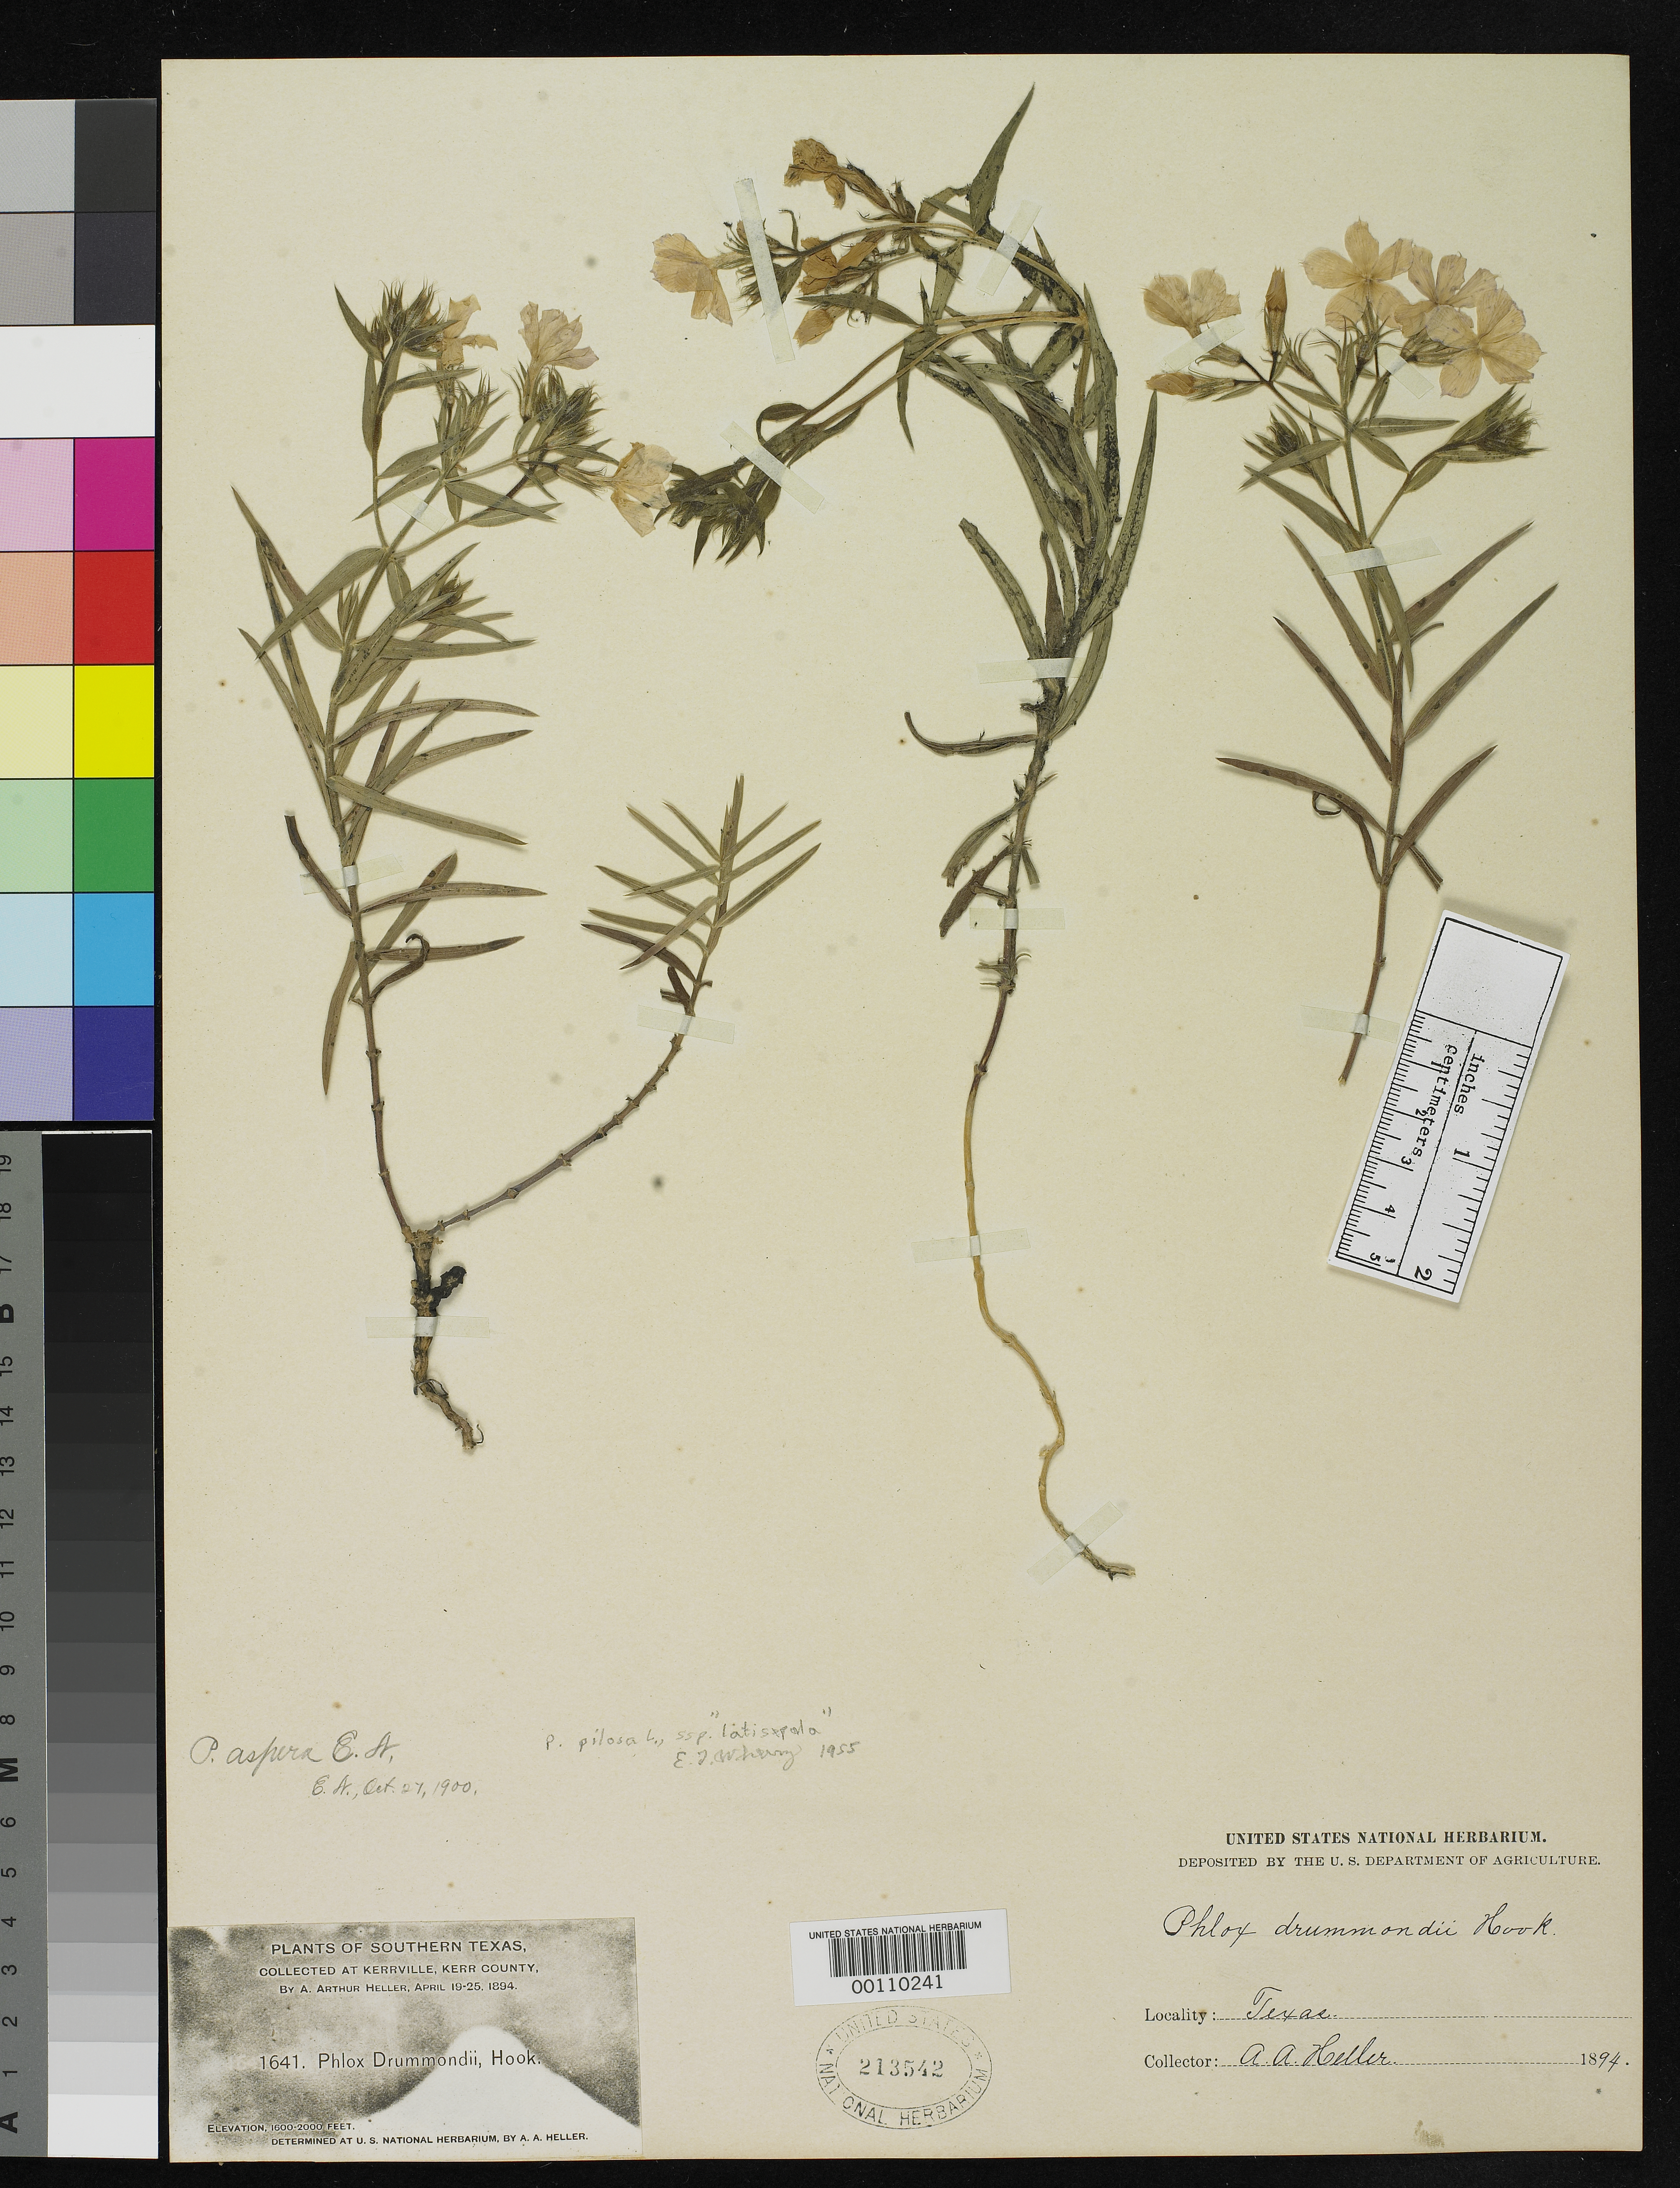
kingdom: Plantae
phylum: Tracheophyta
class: Magnoliopsida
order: Ericales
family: Polemoniaceae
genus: Phlox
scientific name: Phlox aspera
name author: E.E. Nelson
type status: Type Collection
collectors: A. A. Heller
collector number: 1641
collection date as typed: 19 Apr 1894 to 25 Apr 1894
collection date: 1894-04-19/1894-04-25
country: United States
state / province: Texas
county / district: Kerr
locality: Kerrville.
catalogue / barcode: US 213542